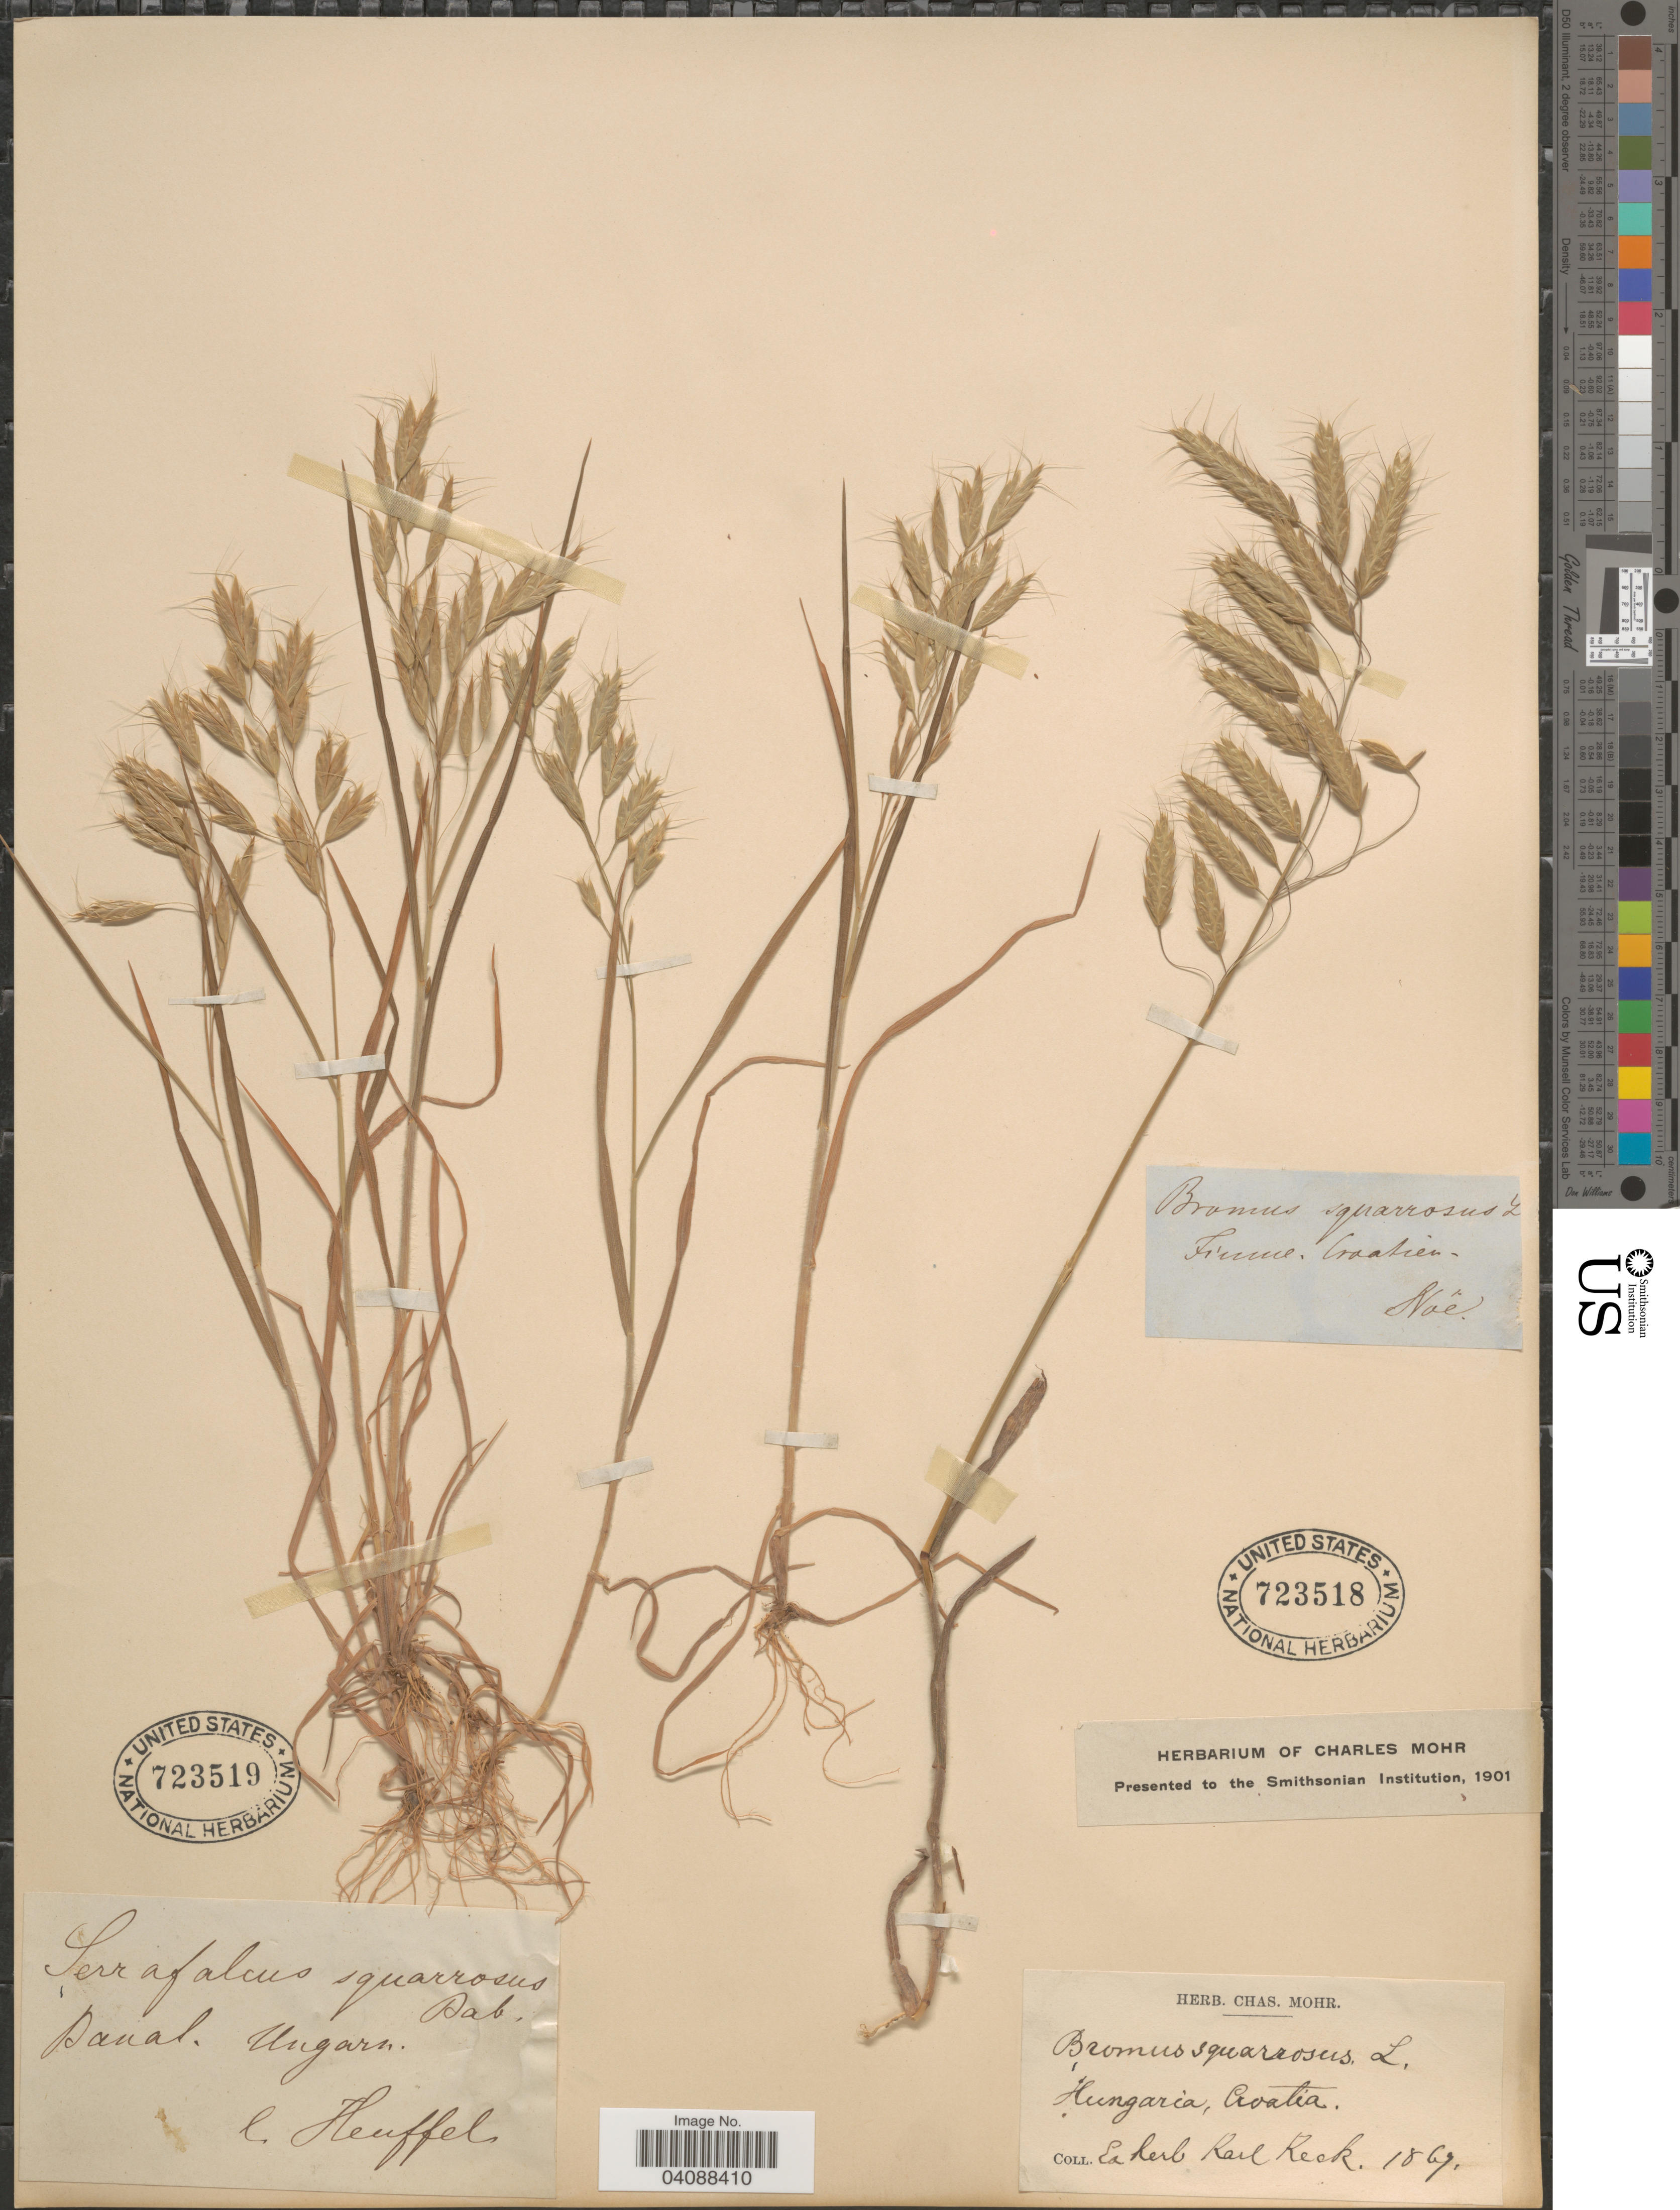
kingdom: Plantae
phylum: Tracheophyta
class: Liliopsida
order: Poales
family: Poaceae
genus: Bromus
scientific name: Bromus squarrosus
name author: L.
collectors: L. Heuffel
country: Hungary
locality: Banal. Ungarn.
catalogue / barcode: US 723519